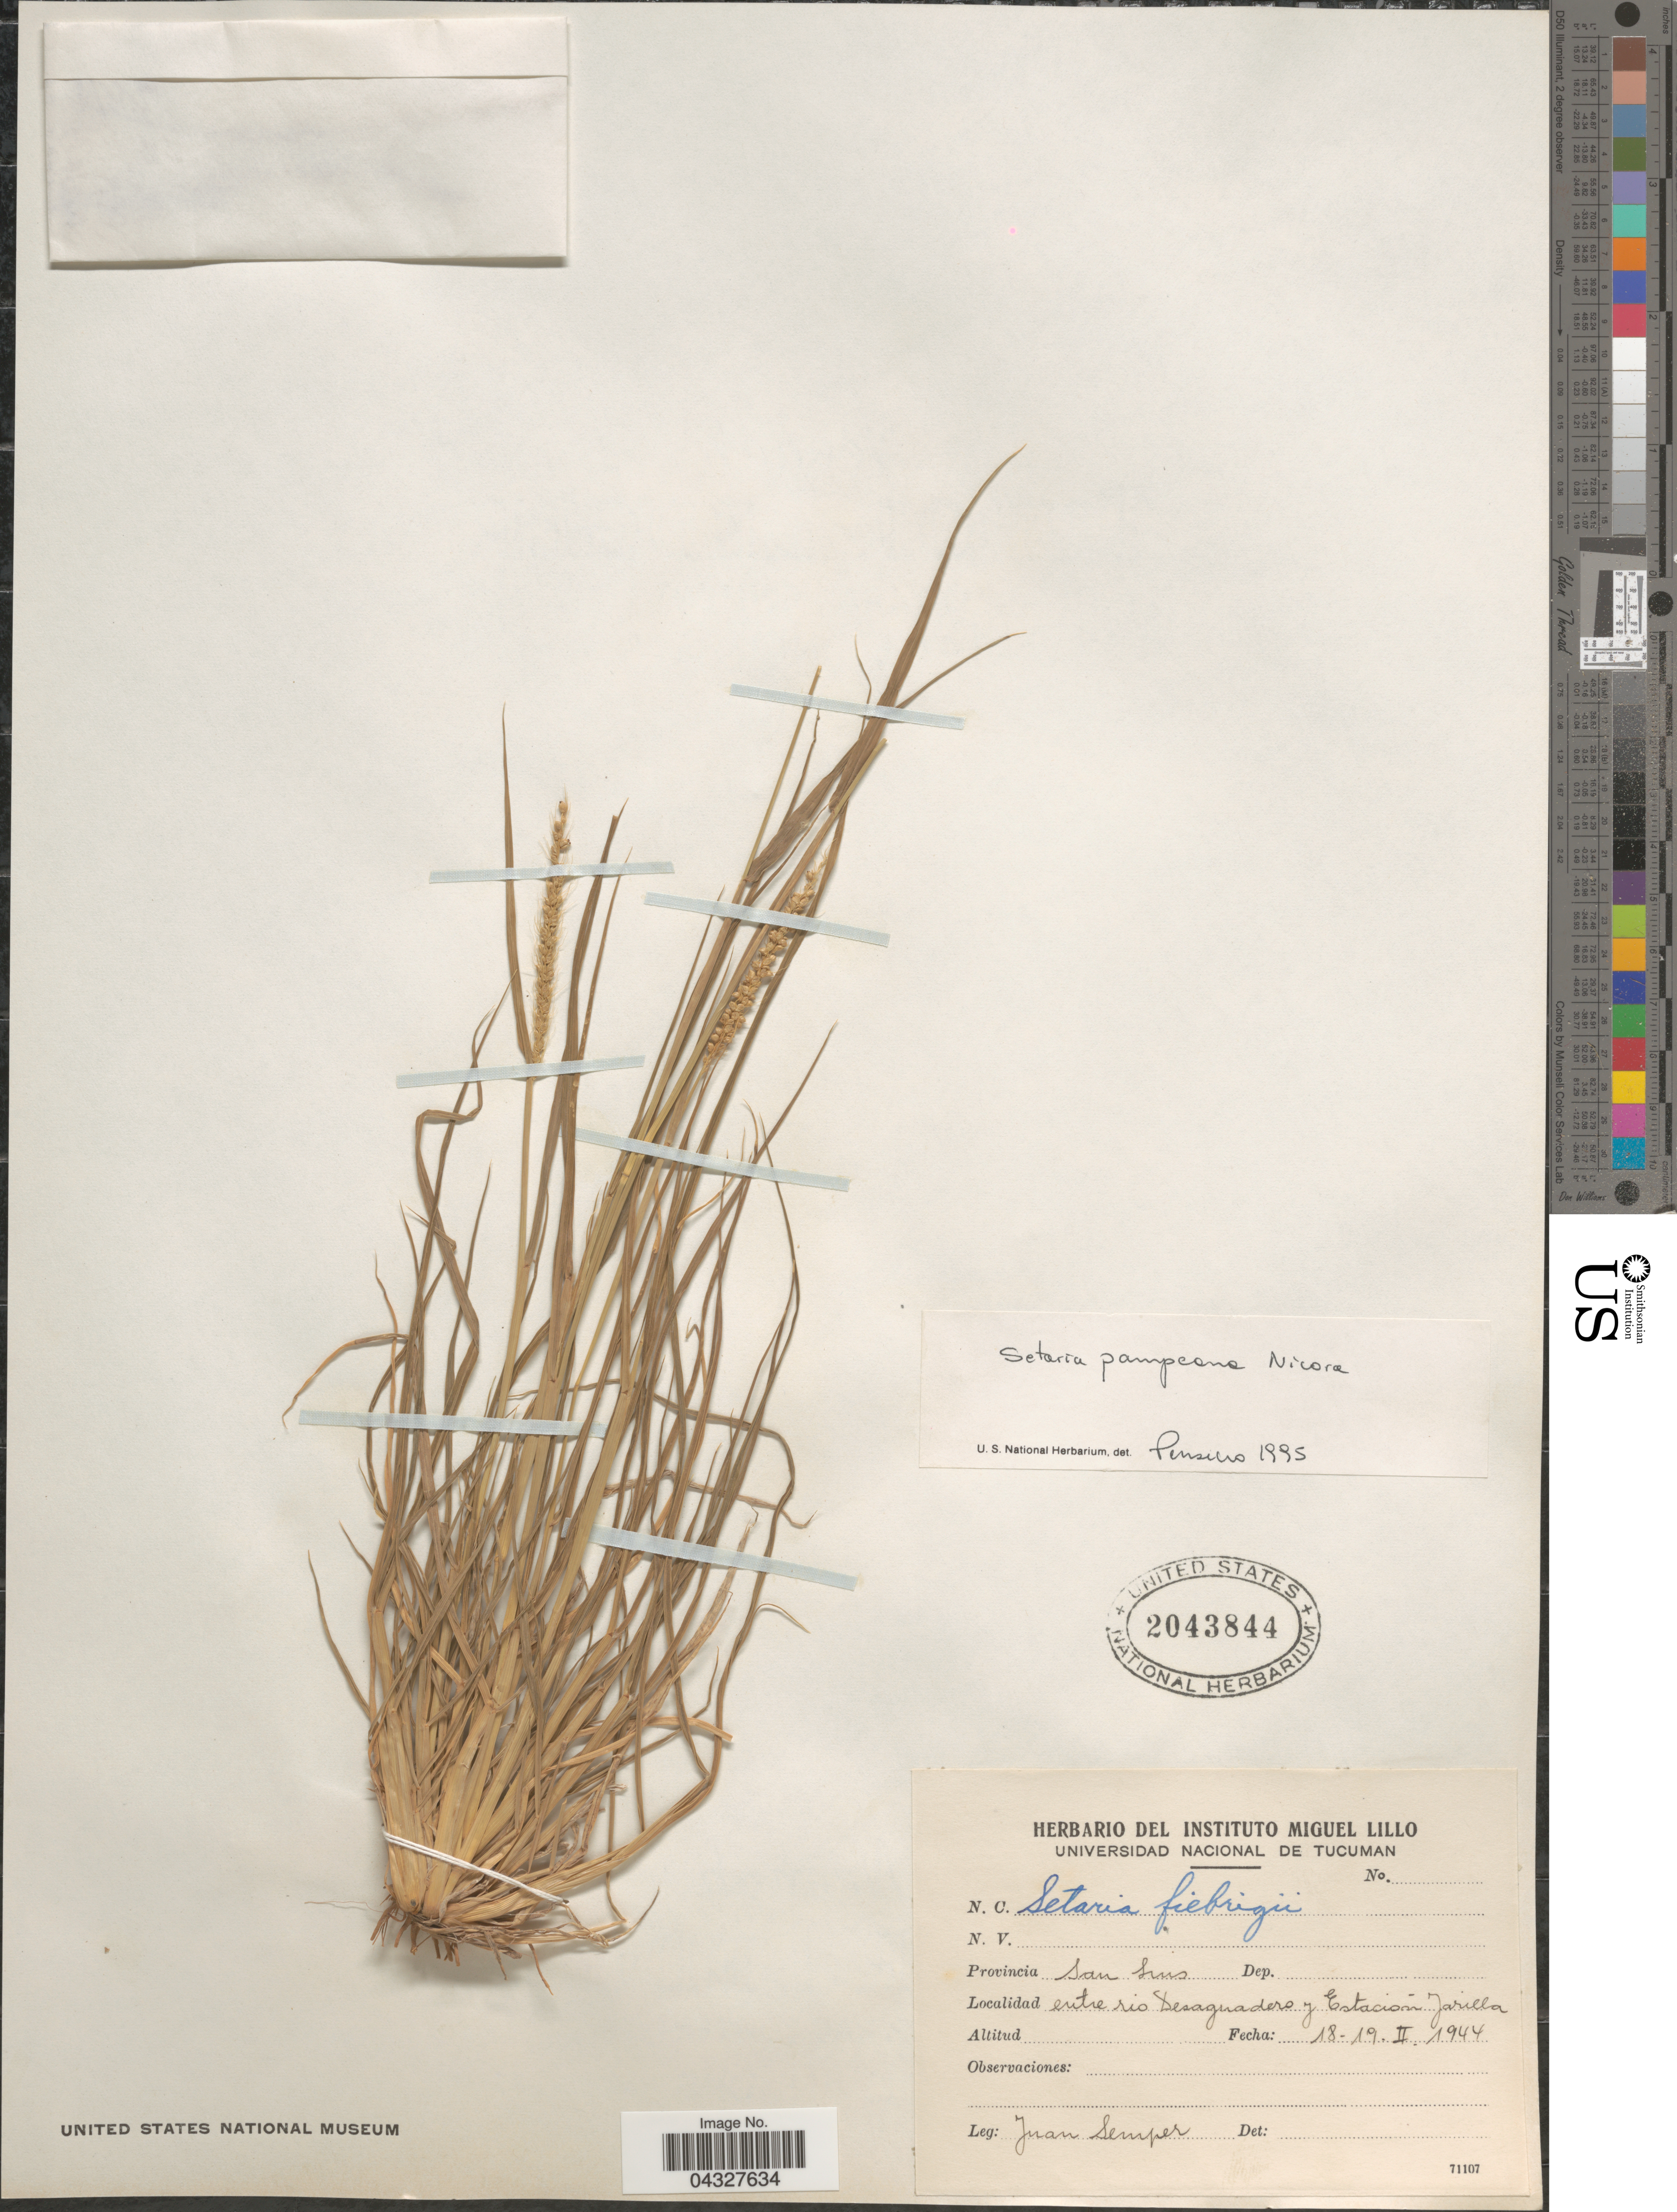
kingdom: Plantae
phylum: Tracheophyta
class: Liliopsida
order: Poales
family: Poaceae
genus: Setaria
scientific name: Setaria pampeana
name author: Parodi ex Nicora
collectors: J. Semper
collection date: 1944-02-18/1944-02-19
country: Argentina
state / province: San Luis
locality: Entre rio Desaguadero y Estacion Jarilla.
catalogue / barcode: US 2043844